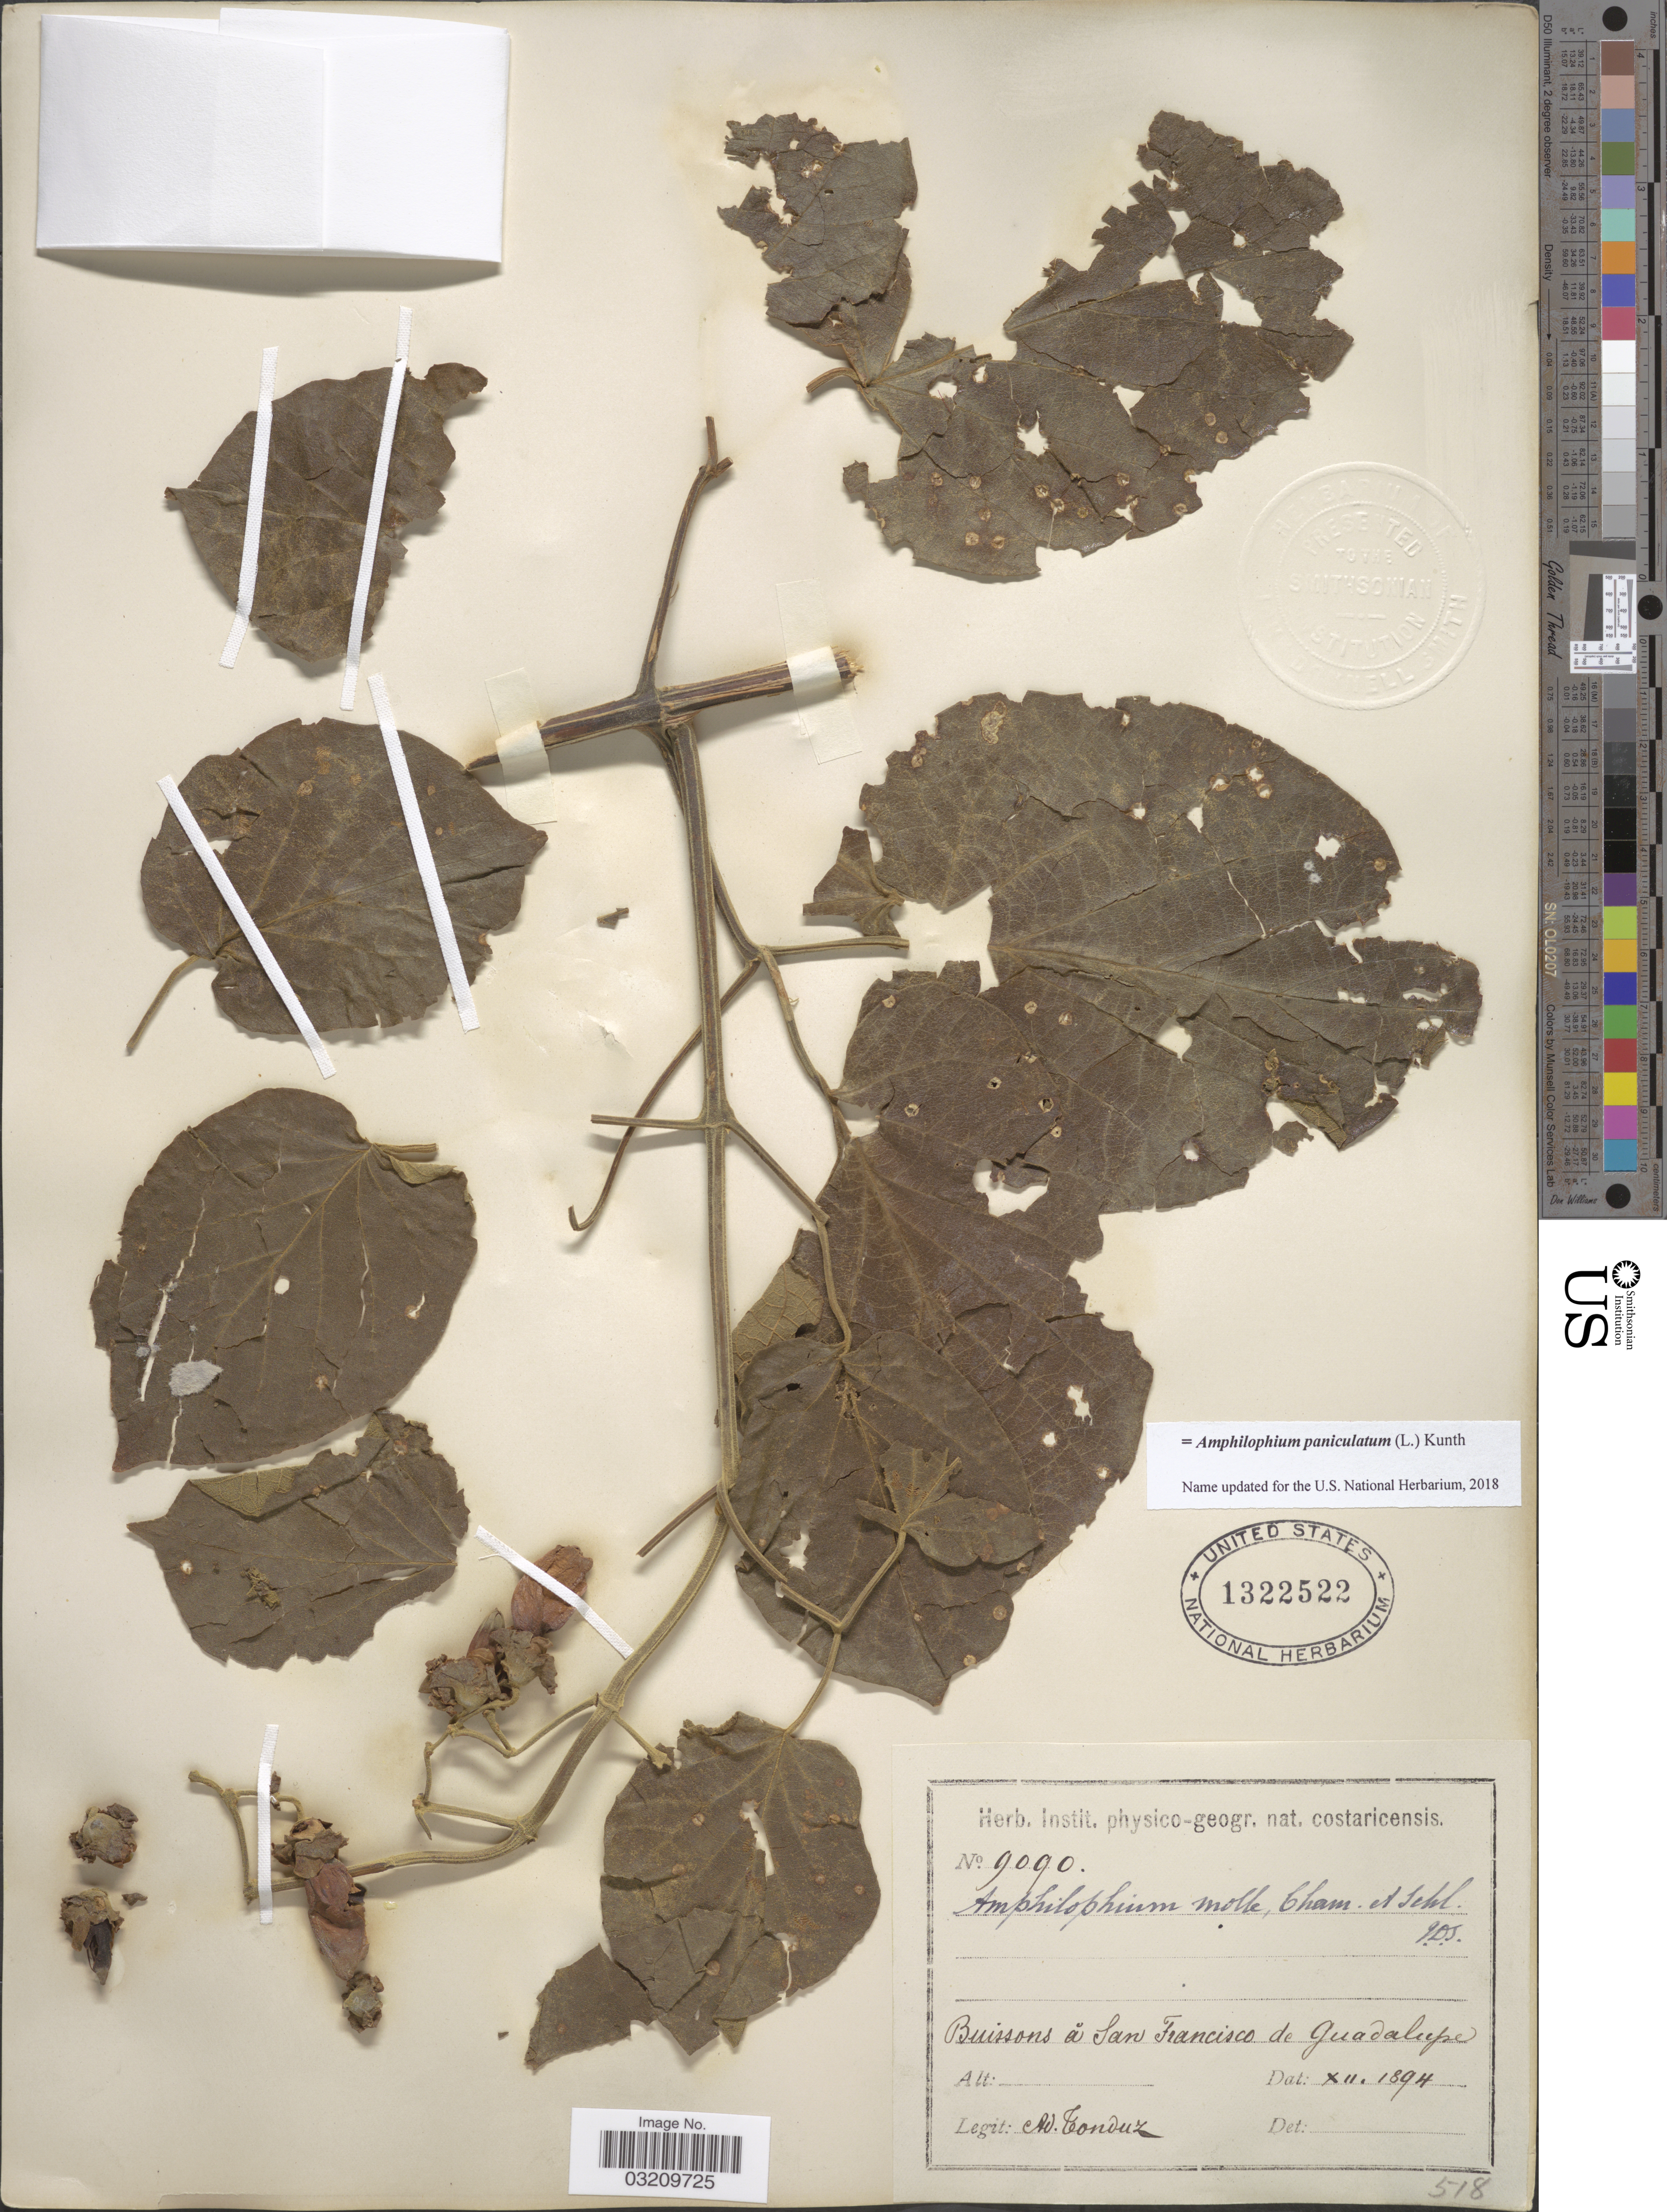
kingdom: Plantae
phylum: Tracheophyta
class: Magnoliopsida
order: Lamiales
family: Bignoniaceae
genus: Amphilophium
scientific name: Amphilophium paniculatum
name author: (L.) Kunth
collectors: A. Tonduz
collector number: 9090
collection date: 1894-12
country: Costa Rica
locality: Buissons á San Francisco de Guadalupe.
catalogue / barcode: US 1322522